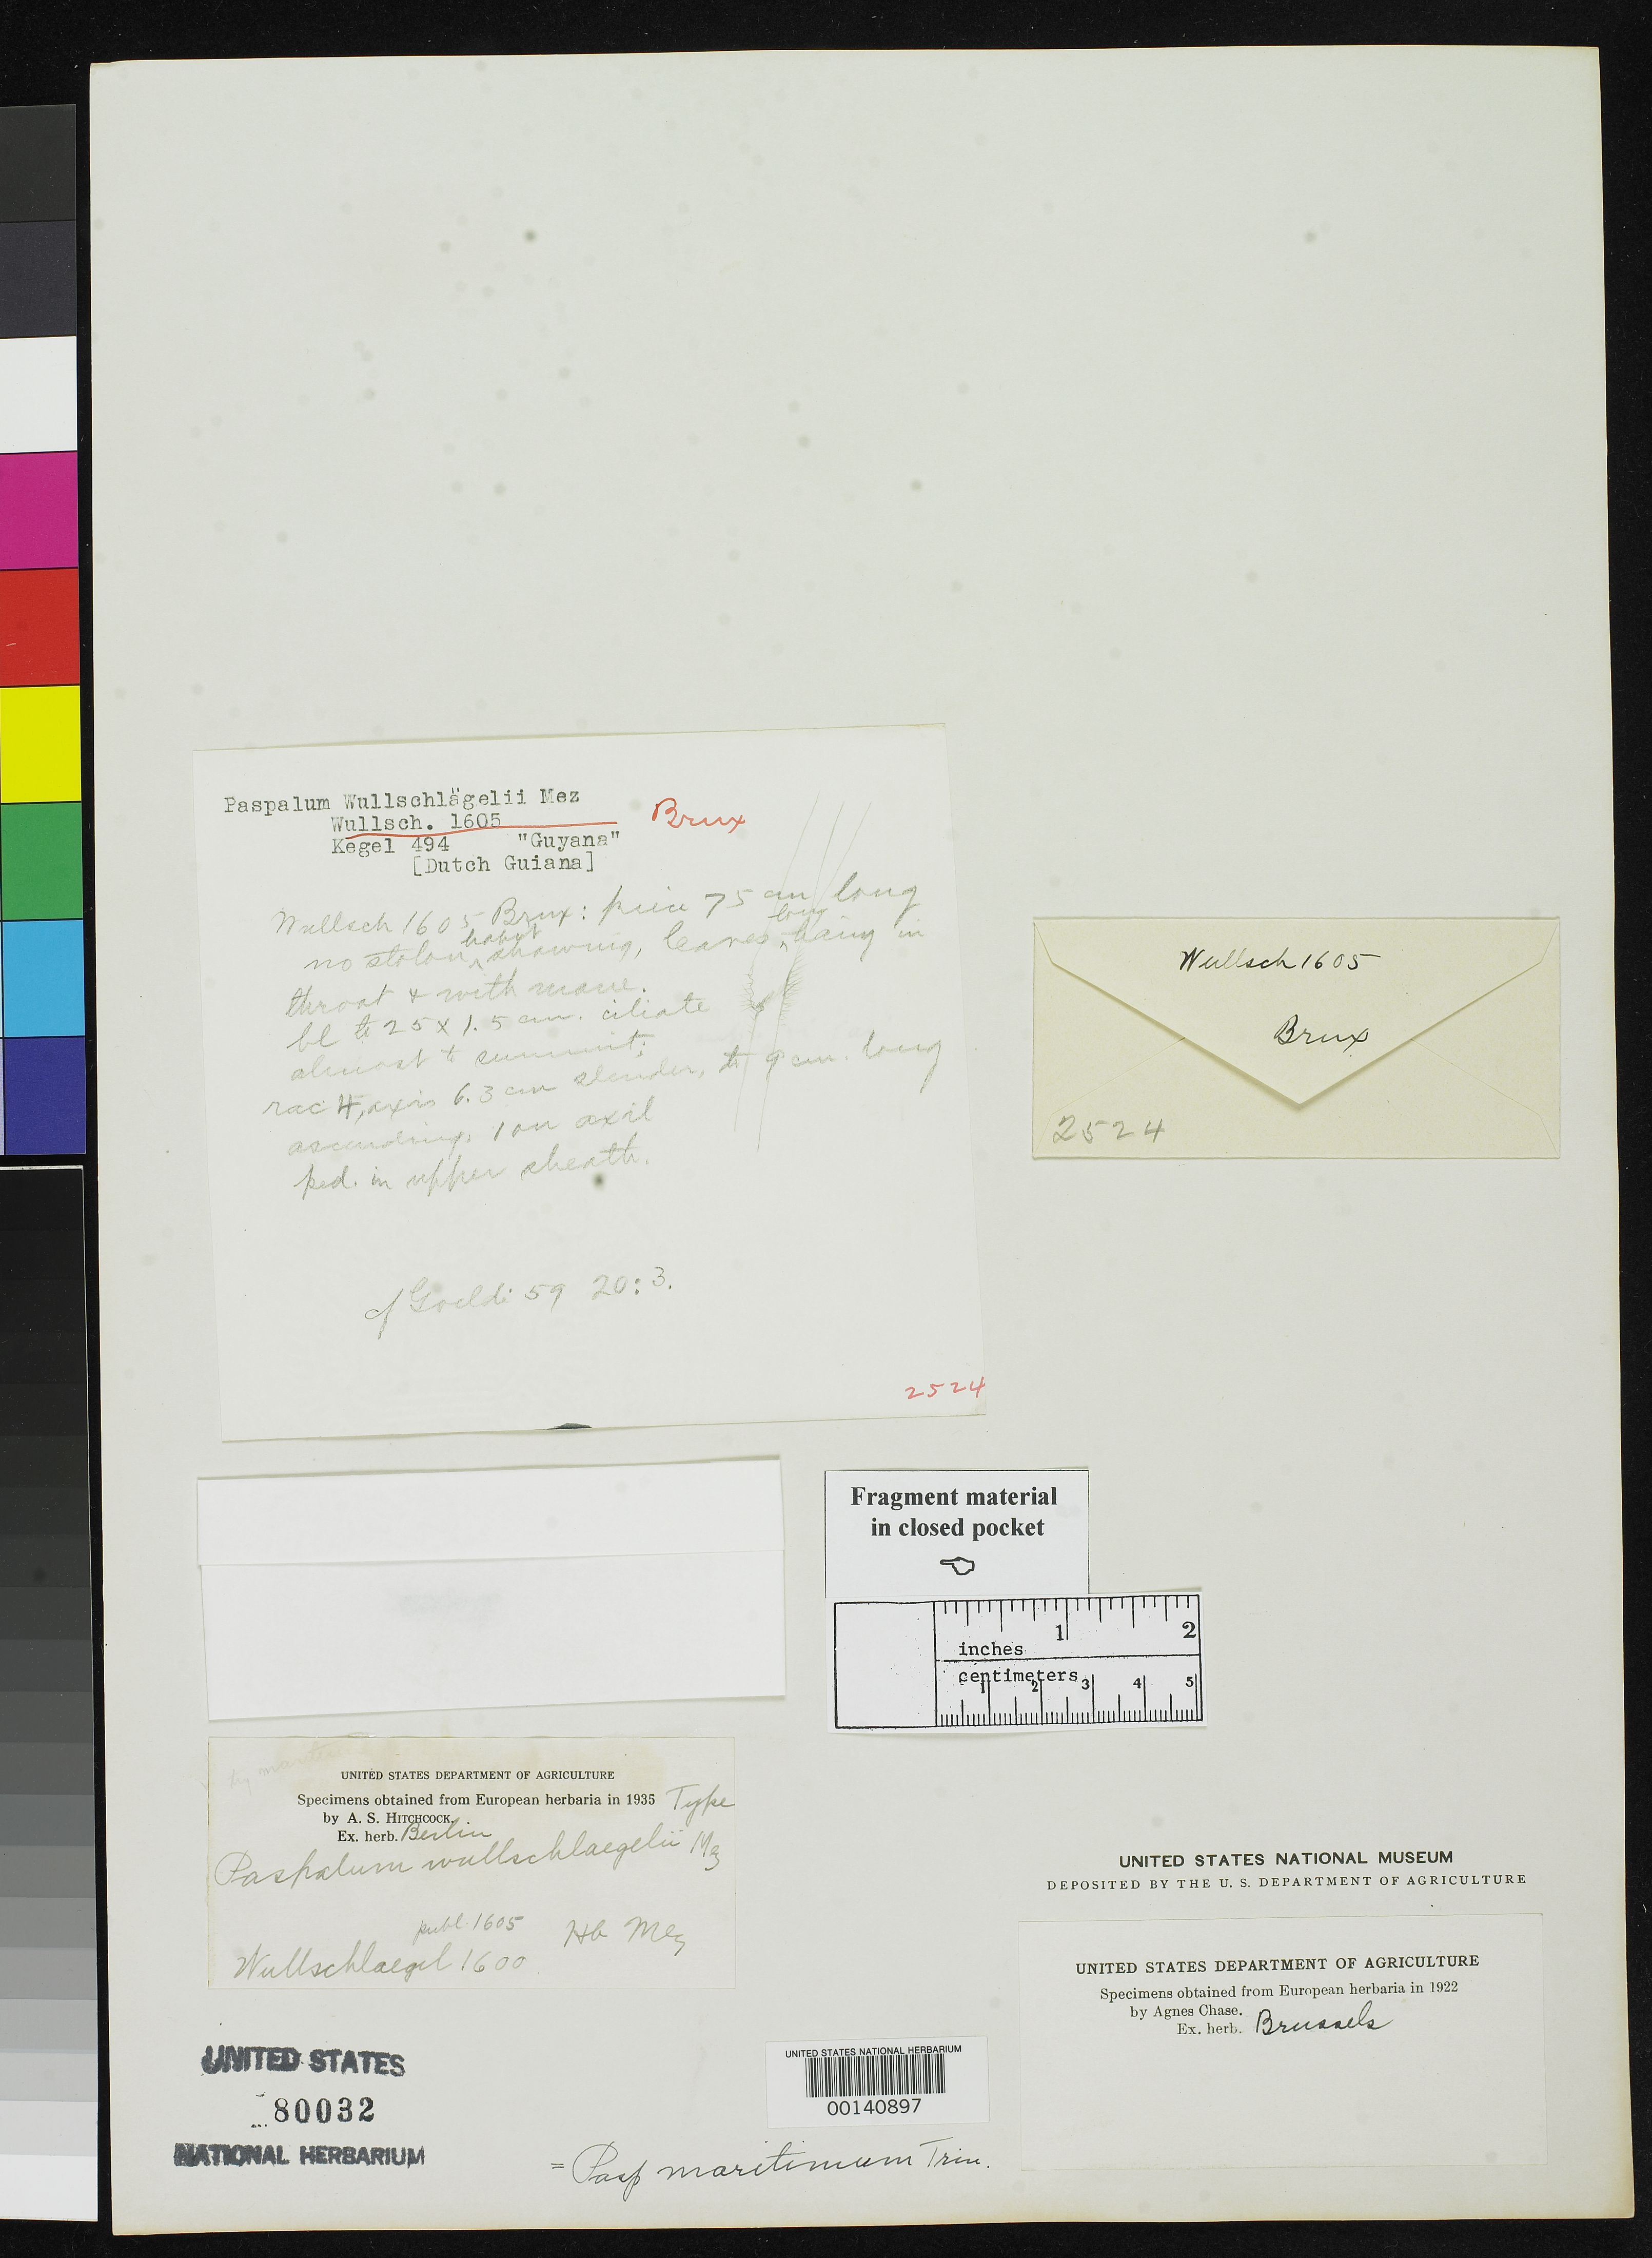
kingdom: Plantae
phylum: Tracheophyta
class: Liliopsida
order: Poales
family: Poaceae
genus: Paspalum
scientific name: Paspalum wullschlaegelii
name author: Mez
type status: Type Fragment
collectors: H. R. Wullschlaegel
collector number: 1605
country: Guyana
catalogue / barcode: US 80032